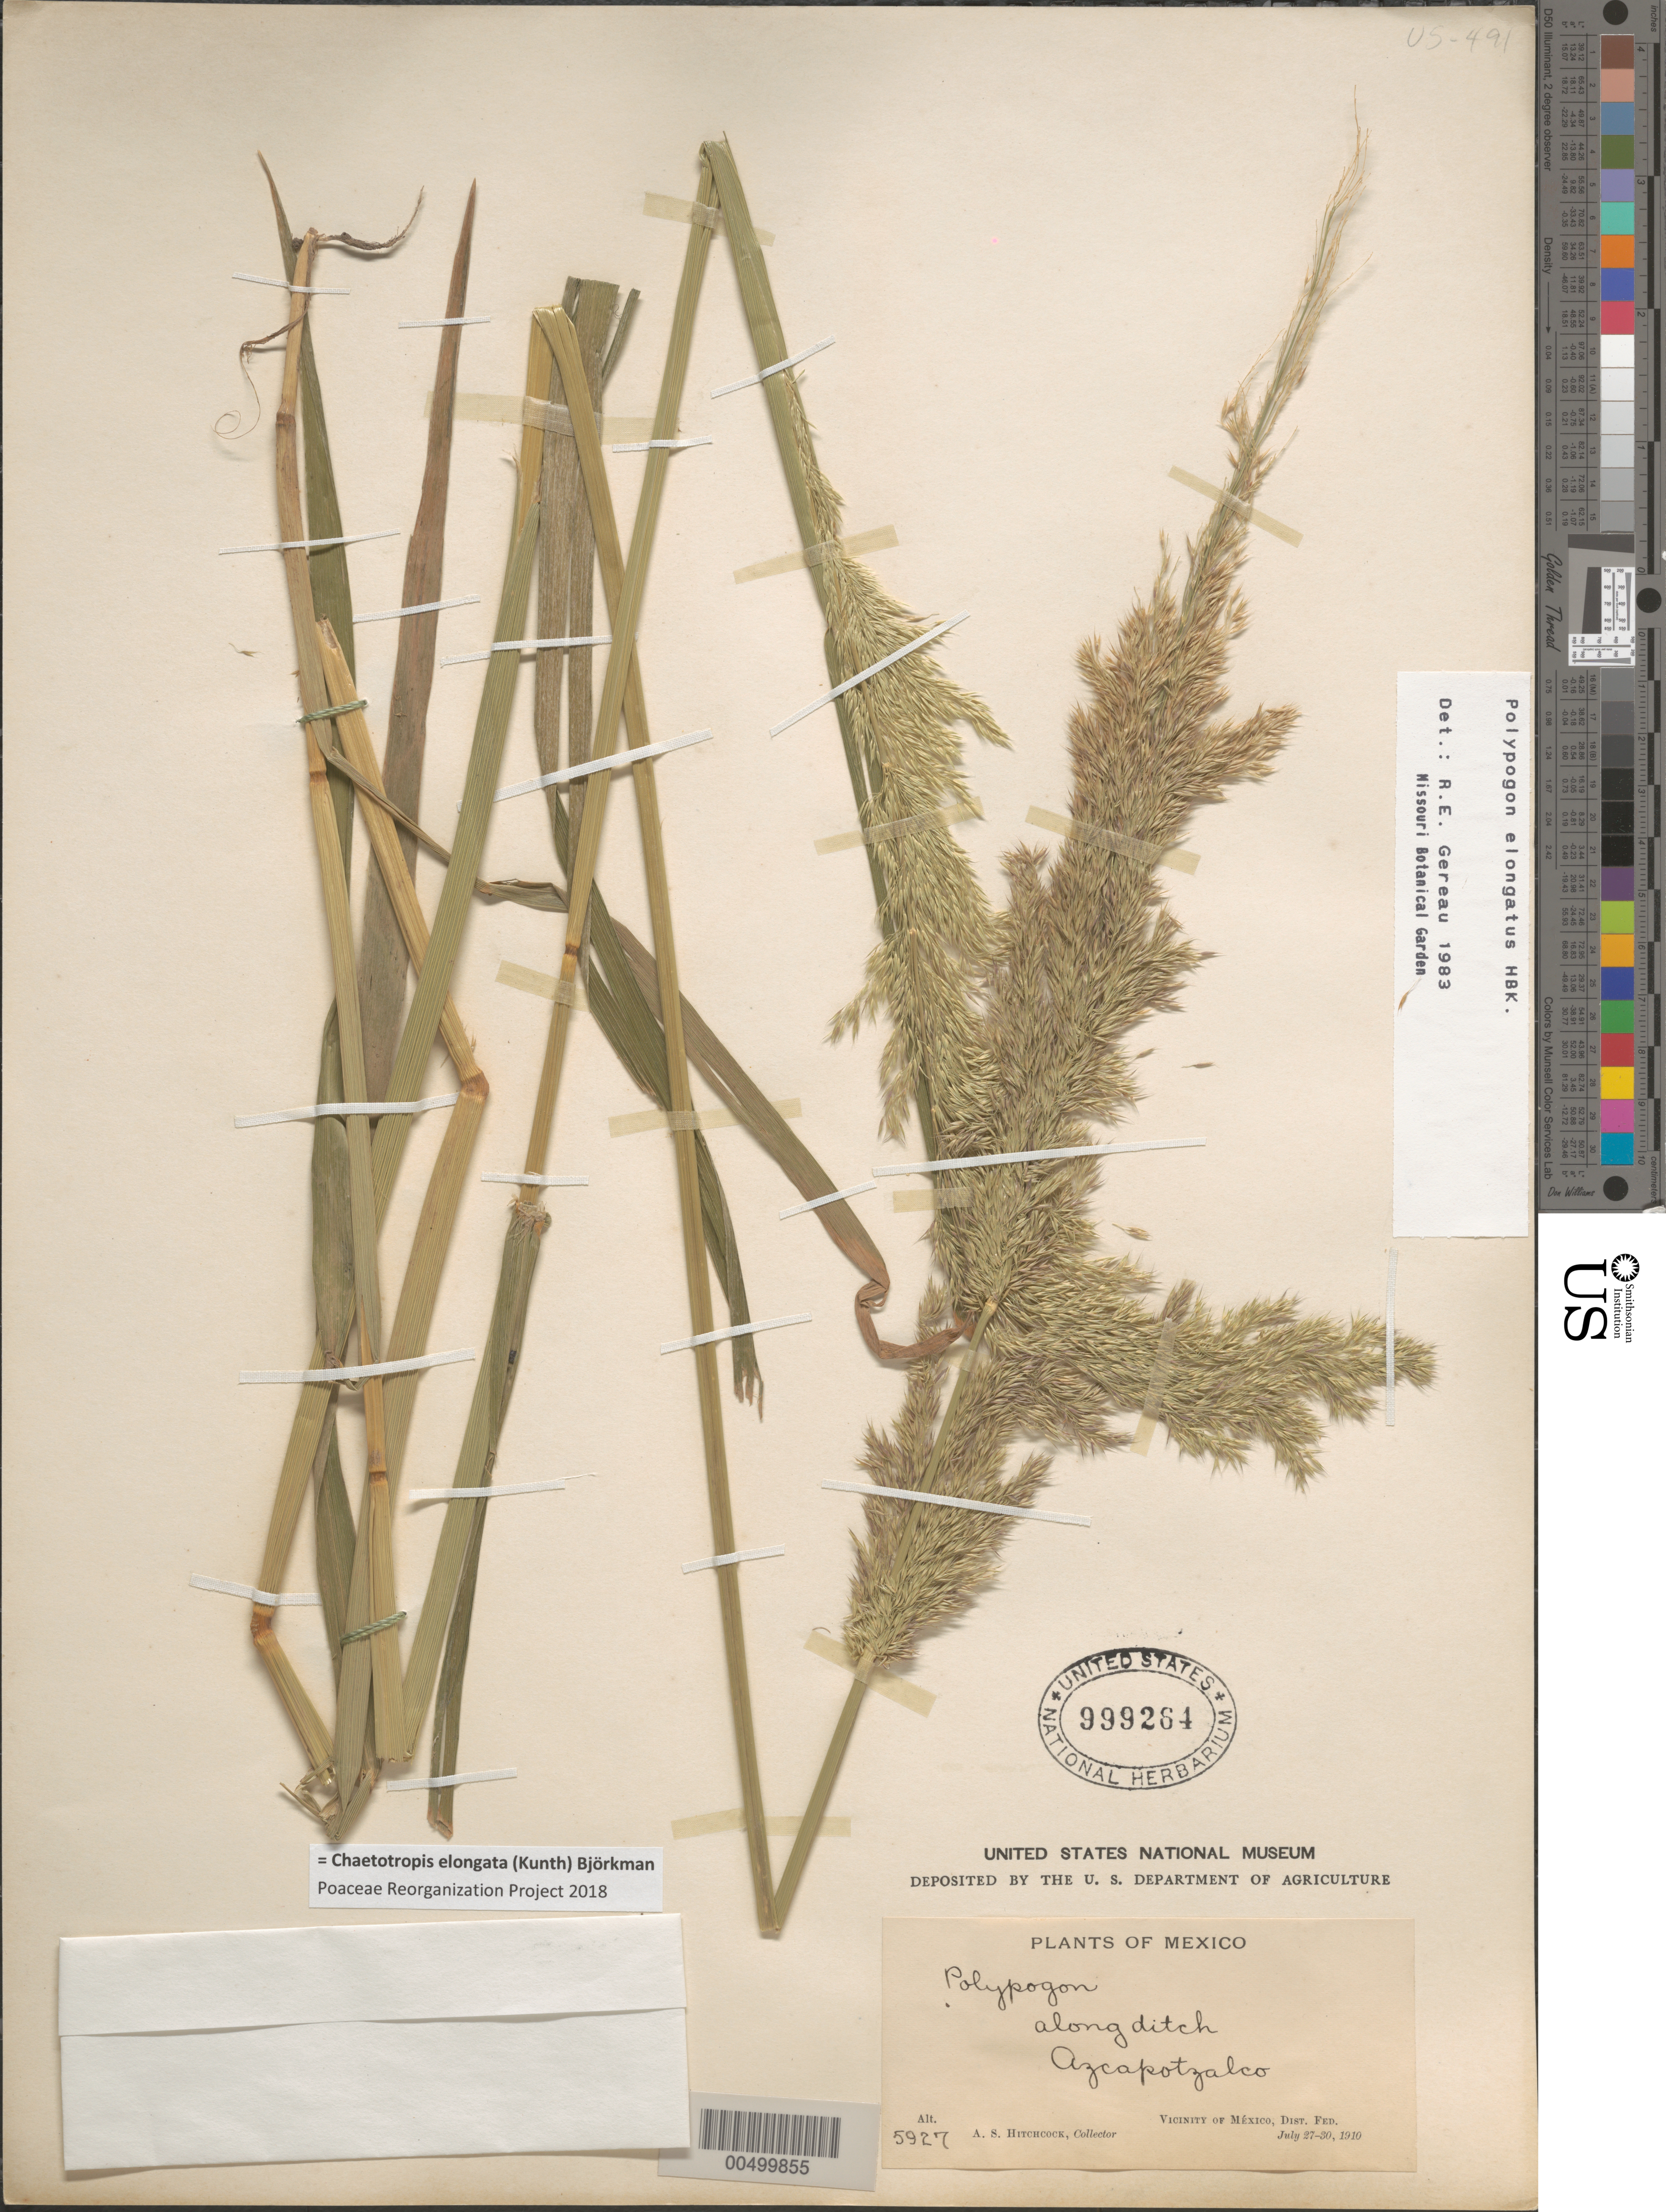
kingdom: Plantae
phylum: Tracheophyta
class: Liliopsida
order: Poales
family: Poaceae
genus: Chaetotropis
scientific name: Chaetotropis elongata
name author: (Kunth) Björkman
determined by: Poaceae Reorganization Project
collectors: A. S. Hitchcock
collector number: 5927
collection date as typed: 27 Jul 1910 to 30 Jul 1910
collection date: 1910-07-27/1910-07-30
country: Mexico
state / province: Distrito Federal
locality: Vicinity of M‚xico, Azcapotzalco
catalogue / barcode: US 999264